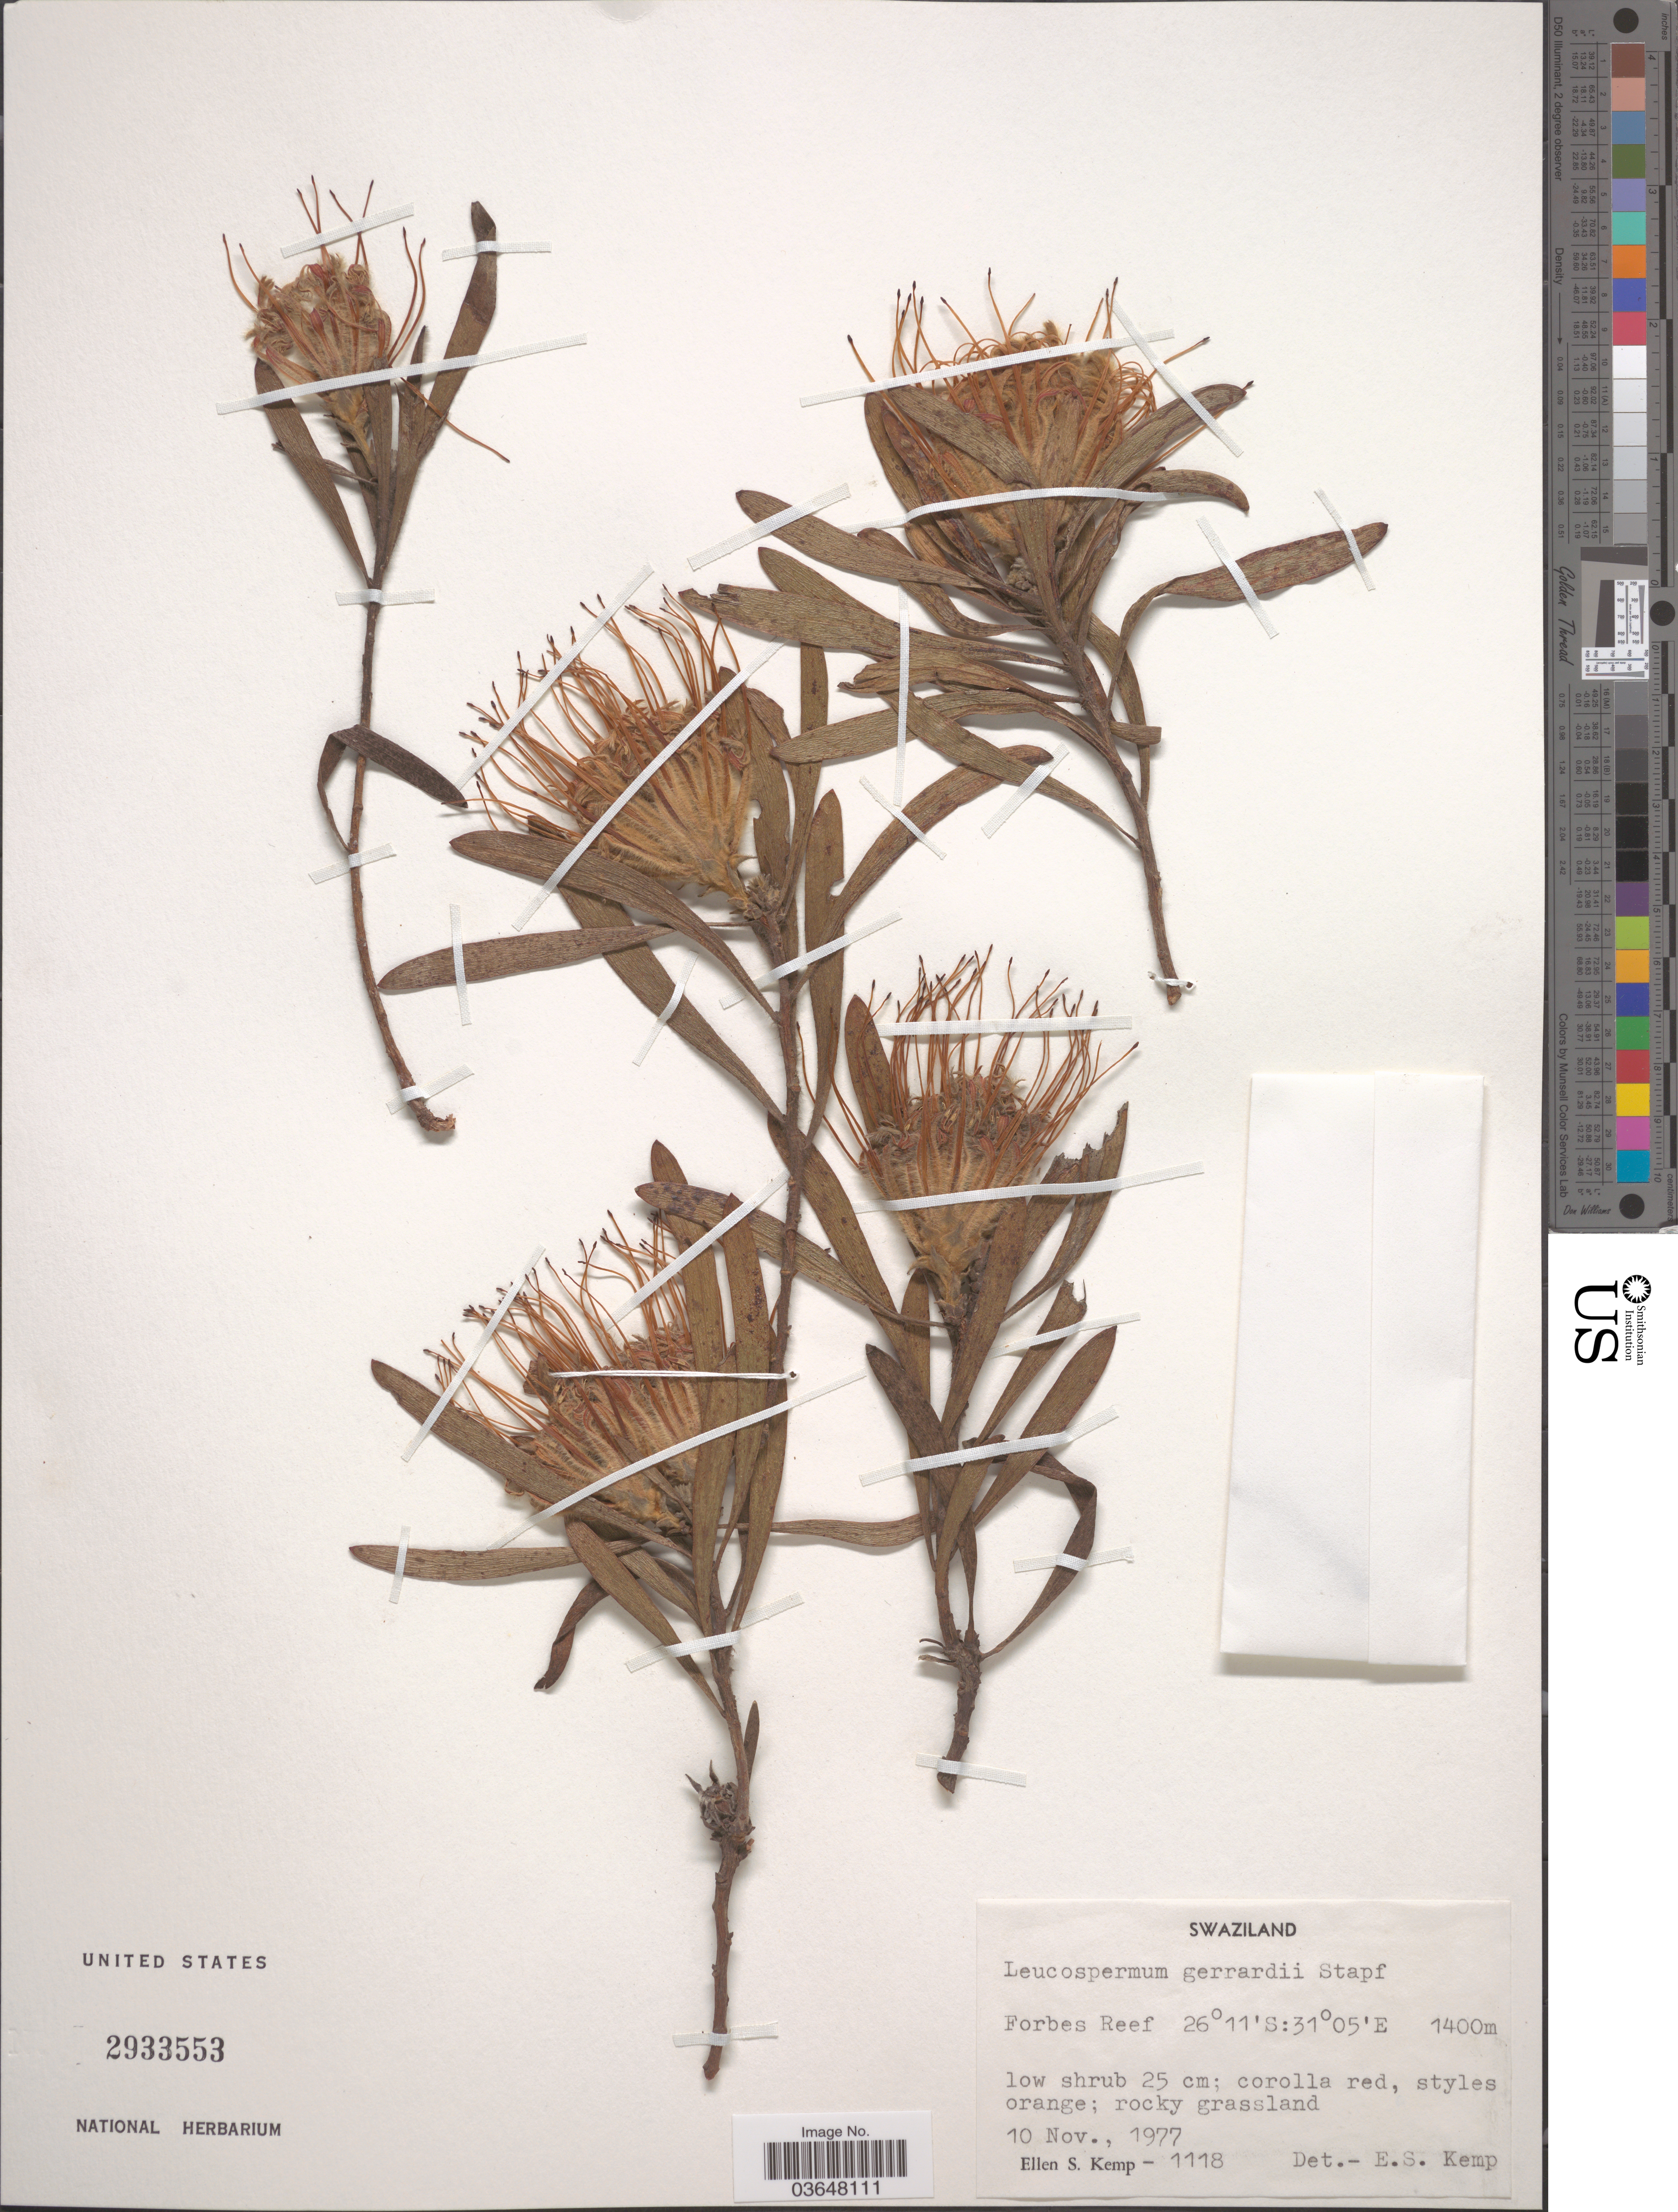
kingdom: Plantae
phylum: Tracheophyta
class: Magnoliopsida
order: Proteales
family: Proteaceae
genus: Leucospermum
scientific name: Leucospermum gerrardii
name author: Stapf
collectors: E. S. Kemp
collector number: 1118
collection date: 1977-11-10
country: Eswatini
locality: Forbes Reef.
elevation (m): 1400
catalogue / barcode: US 2933553